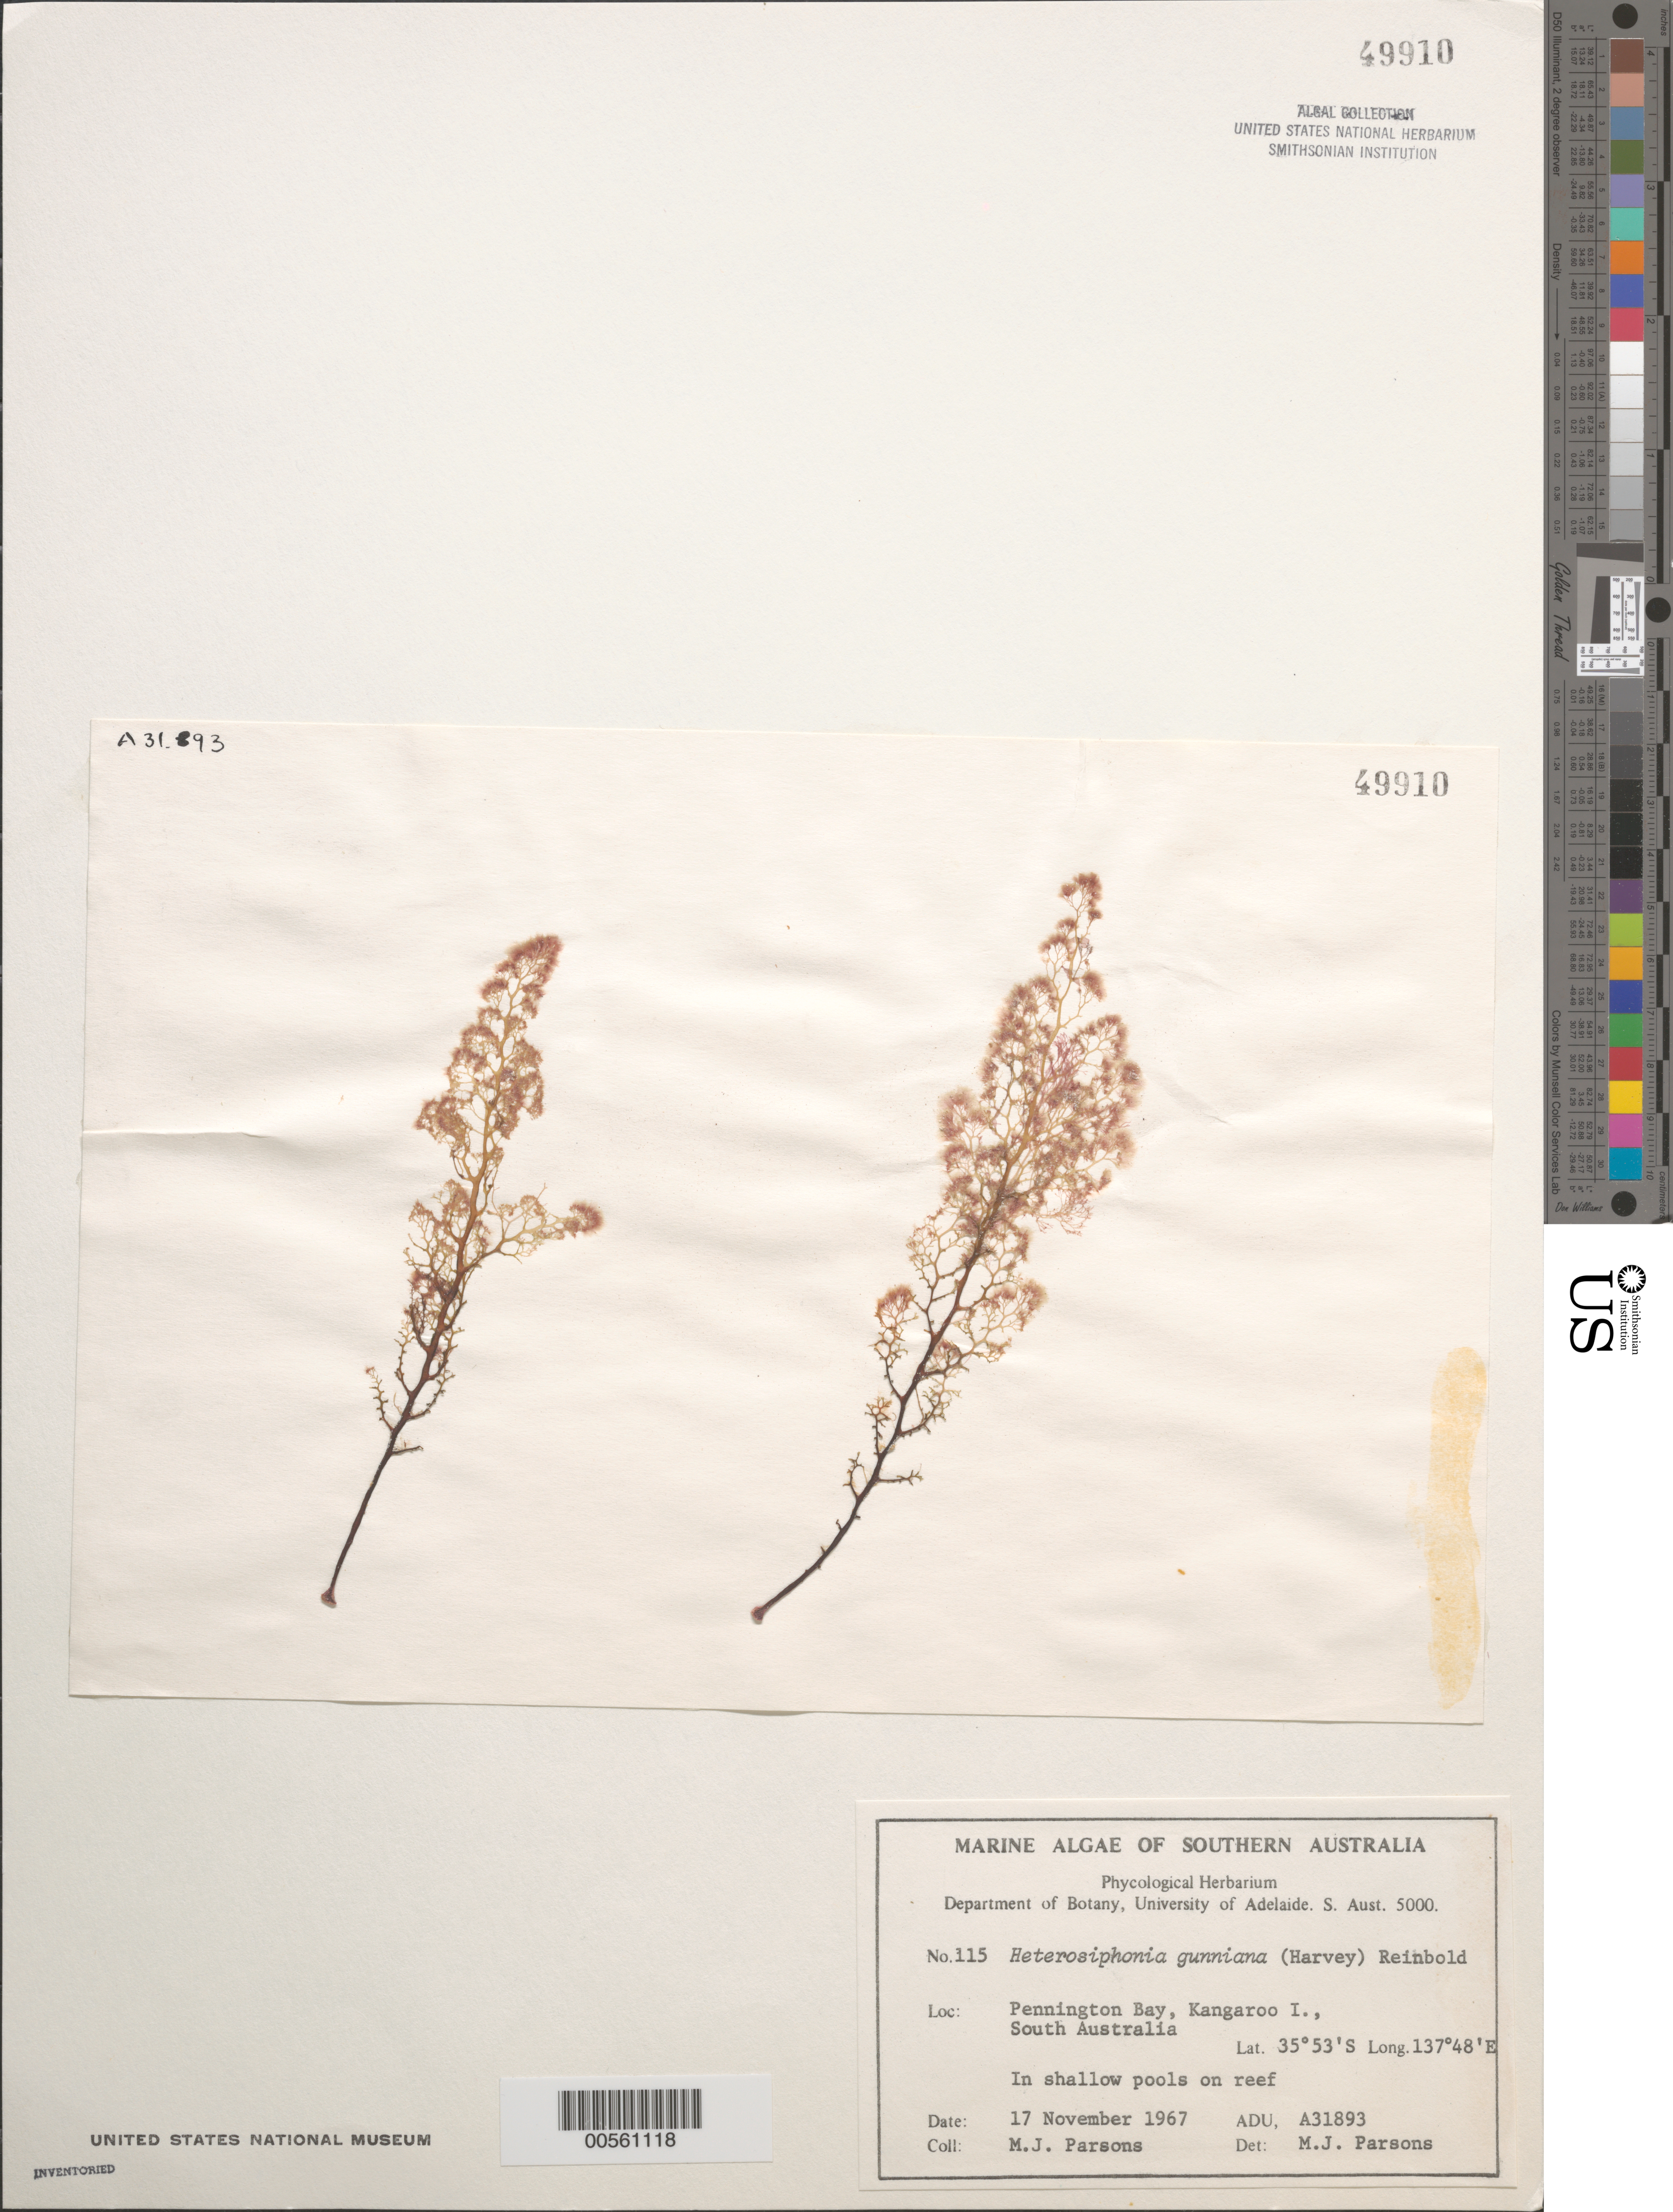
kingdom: Plantae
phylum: Rhodophyta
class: Florideophyceae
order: Ceramiales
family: Dasyaceae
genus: Heterosiphonia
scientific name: Heterosiphonia gunniana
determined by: Parsons, M. J.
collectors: M. Parsons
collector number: ADU A31893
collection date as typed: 17 Nov 1967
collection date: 1967-11-17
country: Australia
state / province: South Australia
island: Kangaroo Island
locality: Pennington Bay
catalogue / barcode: US 49910